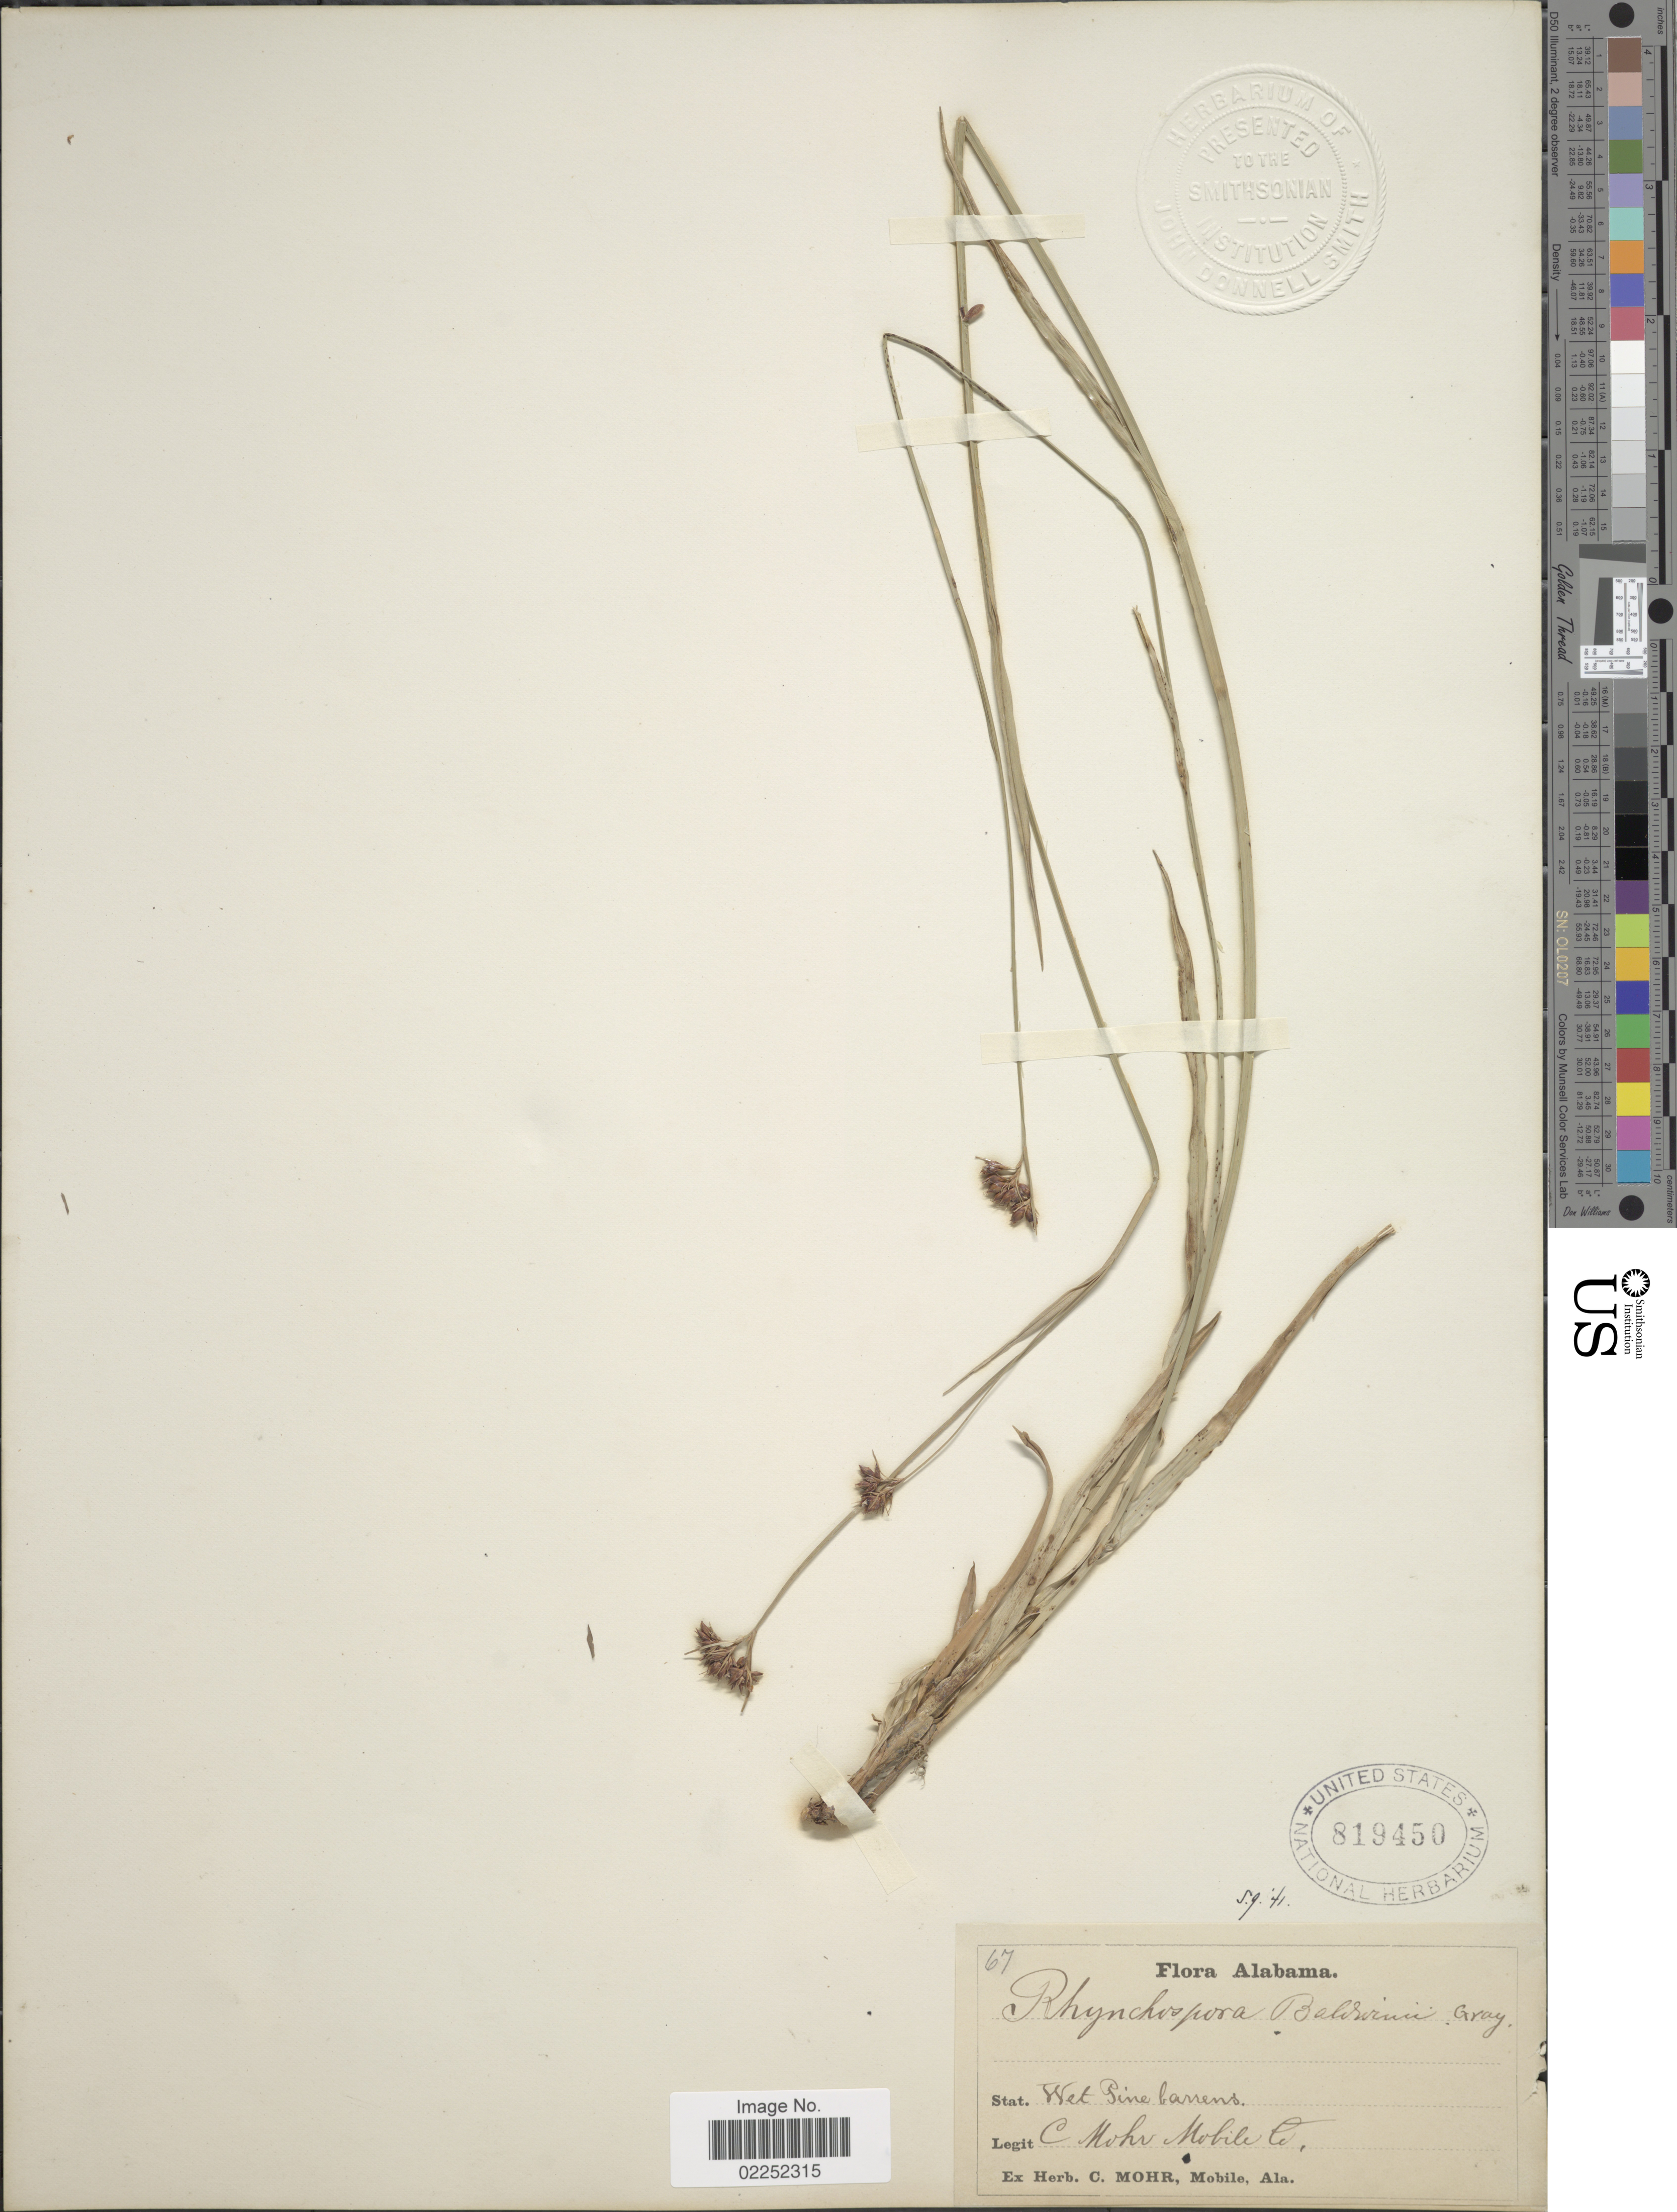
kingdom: Plantae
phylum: Tracheophyta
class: Liliopsida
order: Poales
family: Cyperaceae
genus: Rhynchospora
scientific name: Rhynchospora baldwinii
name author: A. Gray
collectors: C. T. Mohr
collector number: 67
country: United States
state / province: Alabama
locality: Wet Pine barrens, Mobile Co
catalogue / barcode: US 819450